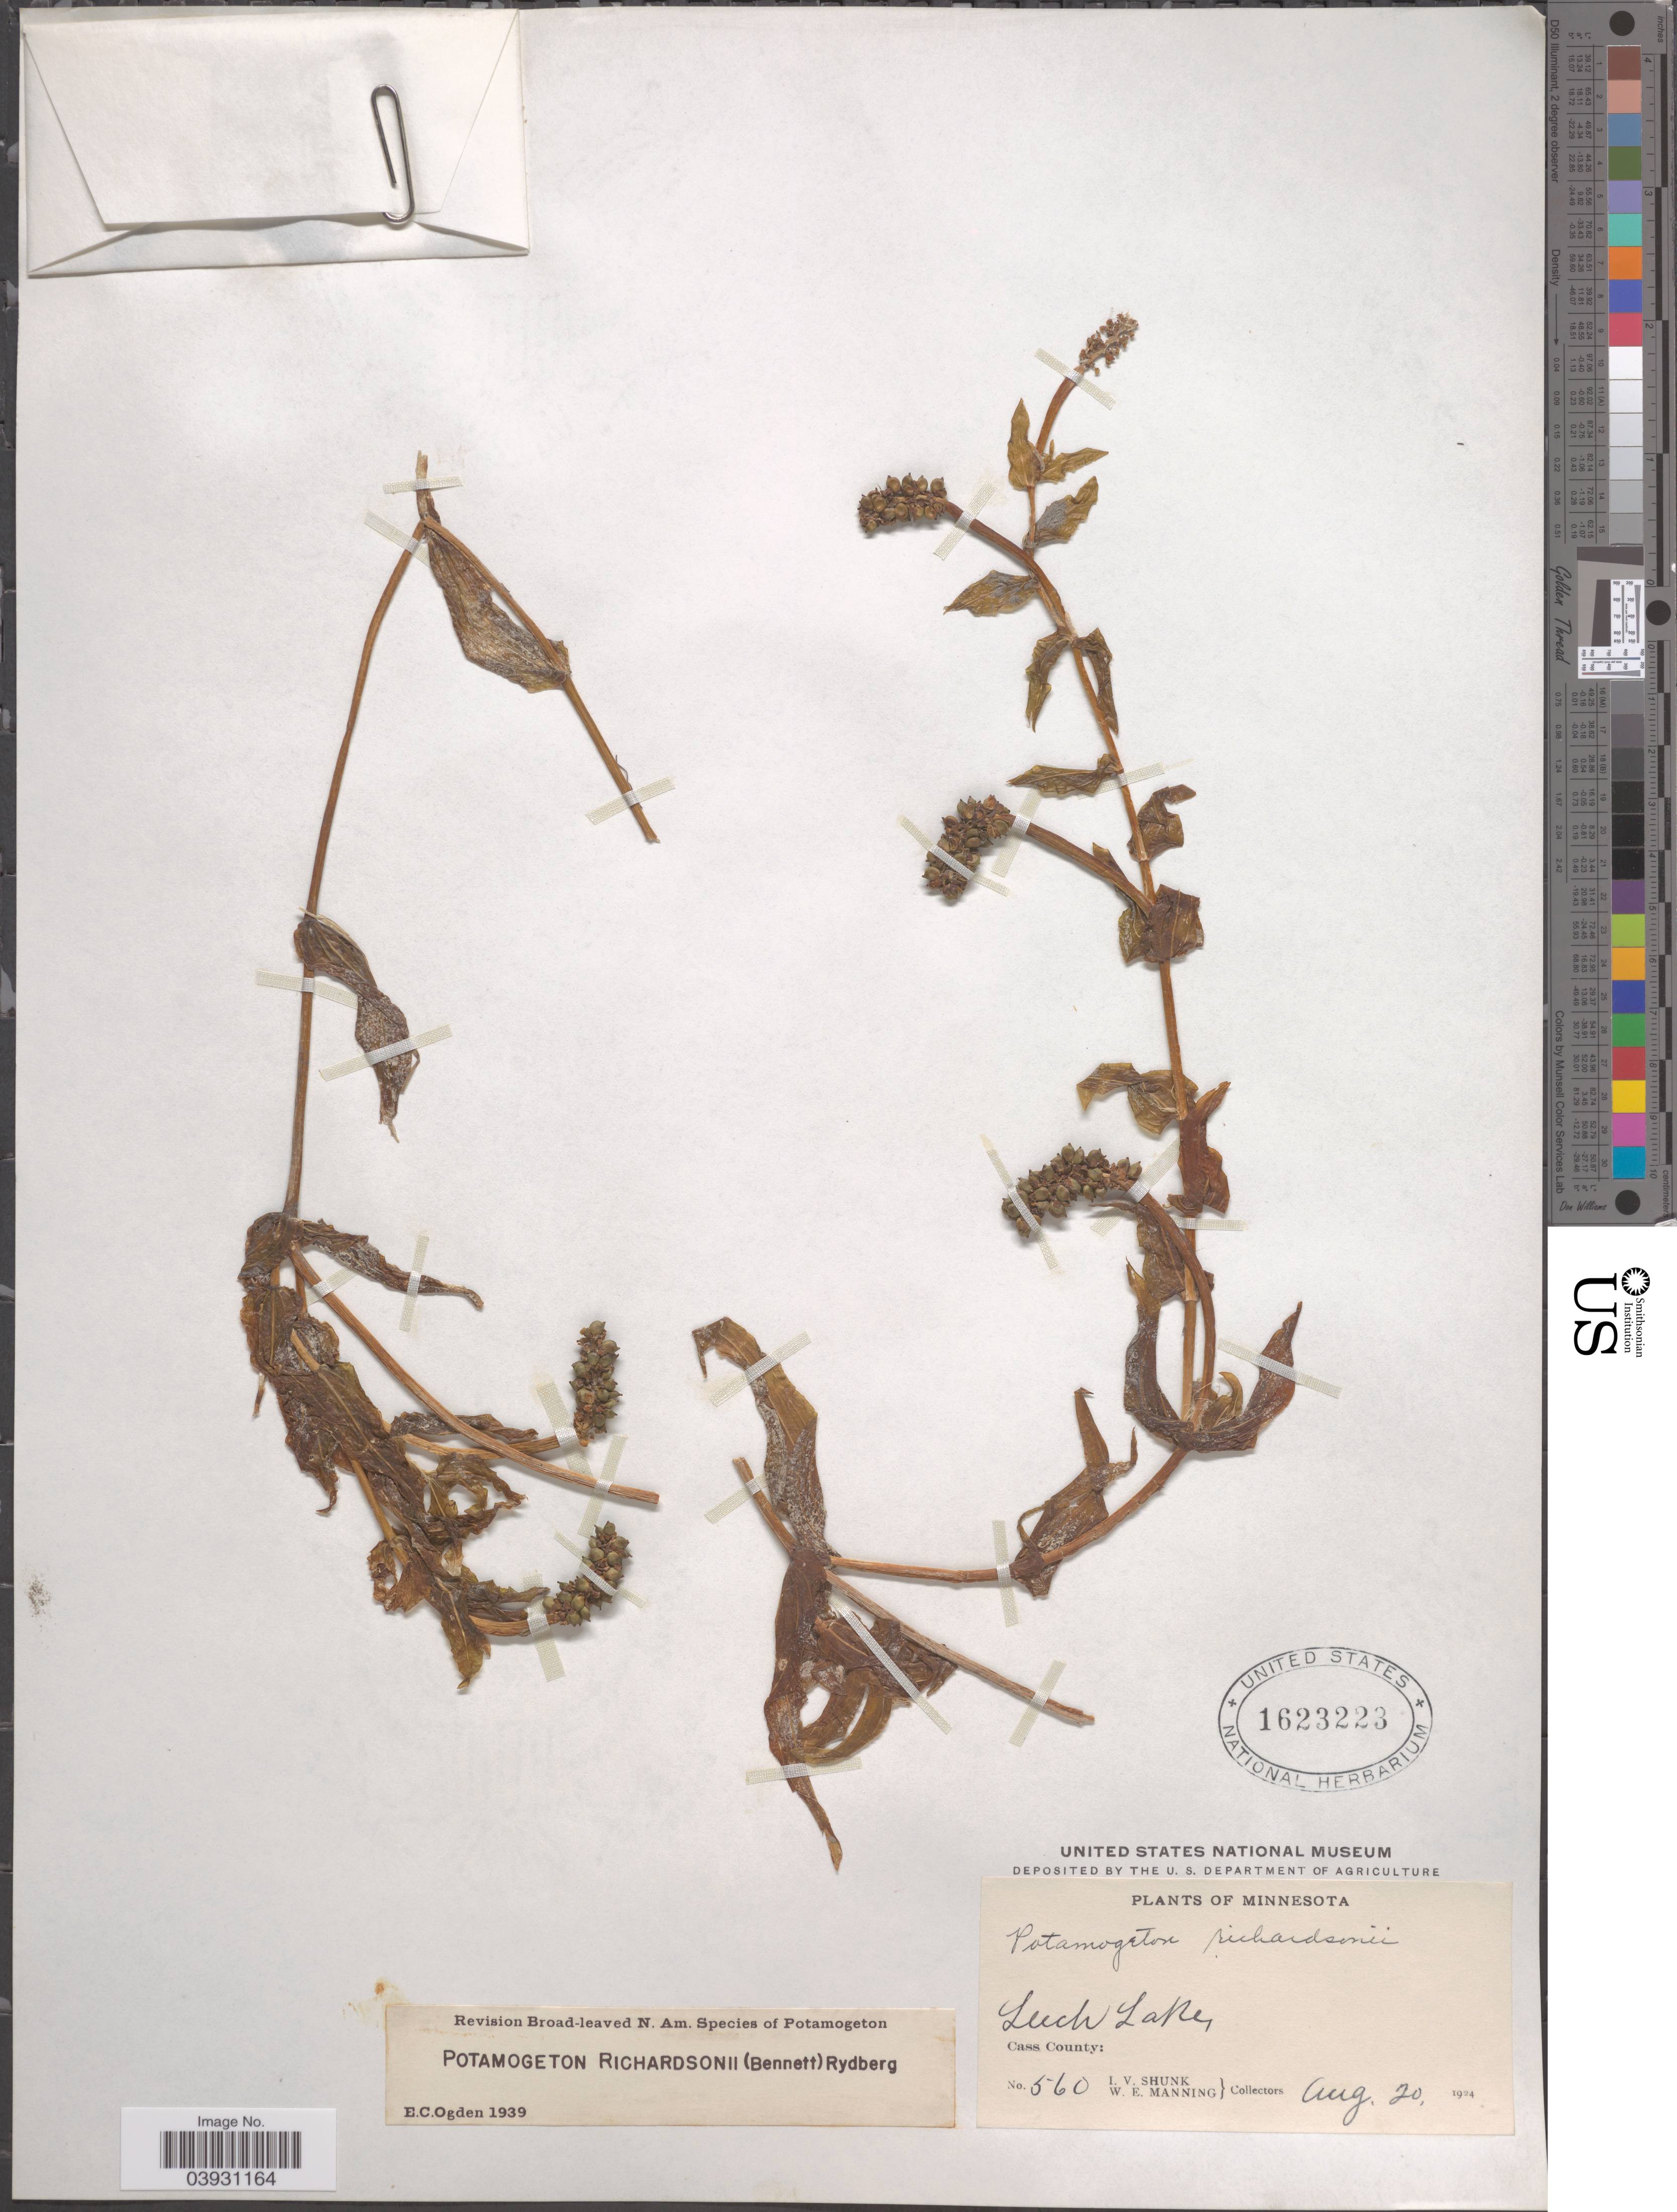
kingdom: Plantae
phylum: Tracheophyta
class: Liliopsida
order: Alismatales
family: Potamogetonaceae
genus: Potamogeton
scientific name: Potamogeton richardsonii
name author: (A.W. Benn.) Rydb.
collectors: I. Shunk & W. Manning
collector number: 560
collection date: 1924-08-20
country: United States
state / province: Minnesota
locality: Leech Lake, Cass County.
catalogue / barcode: US 1623223